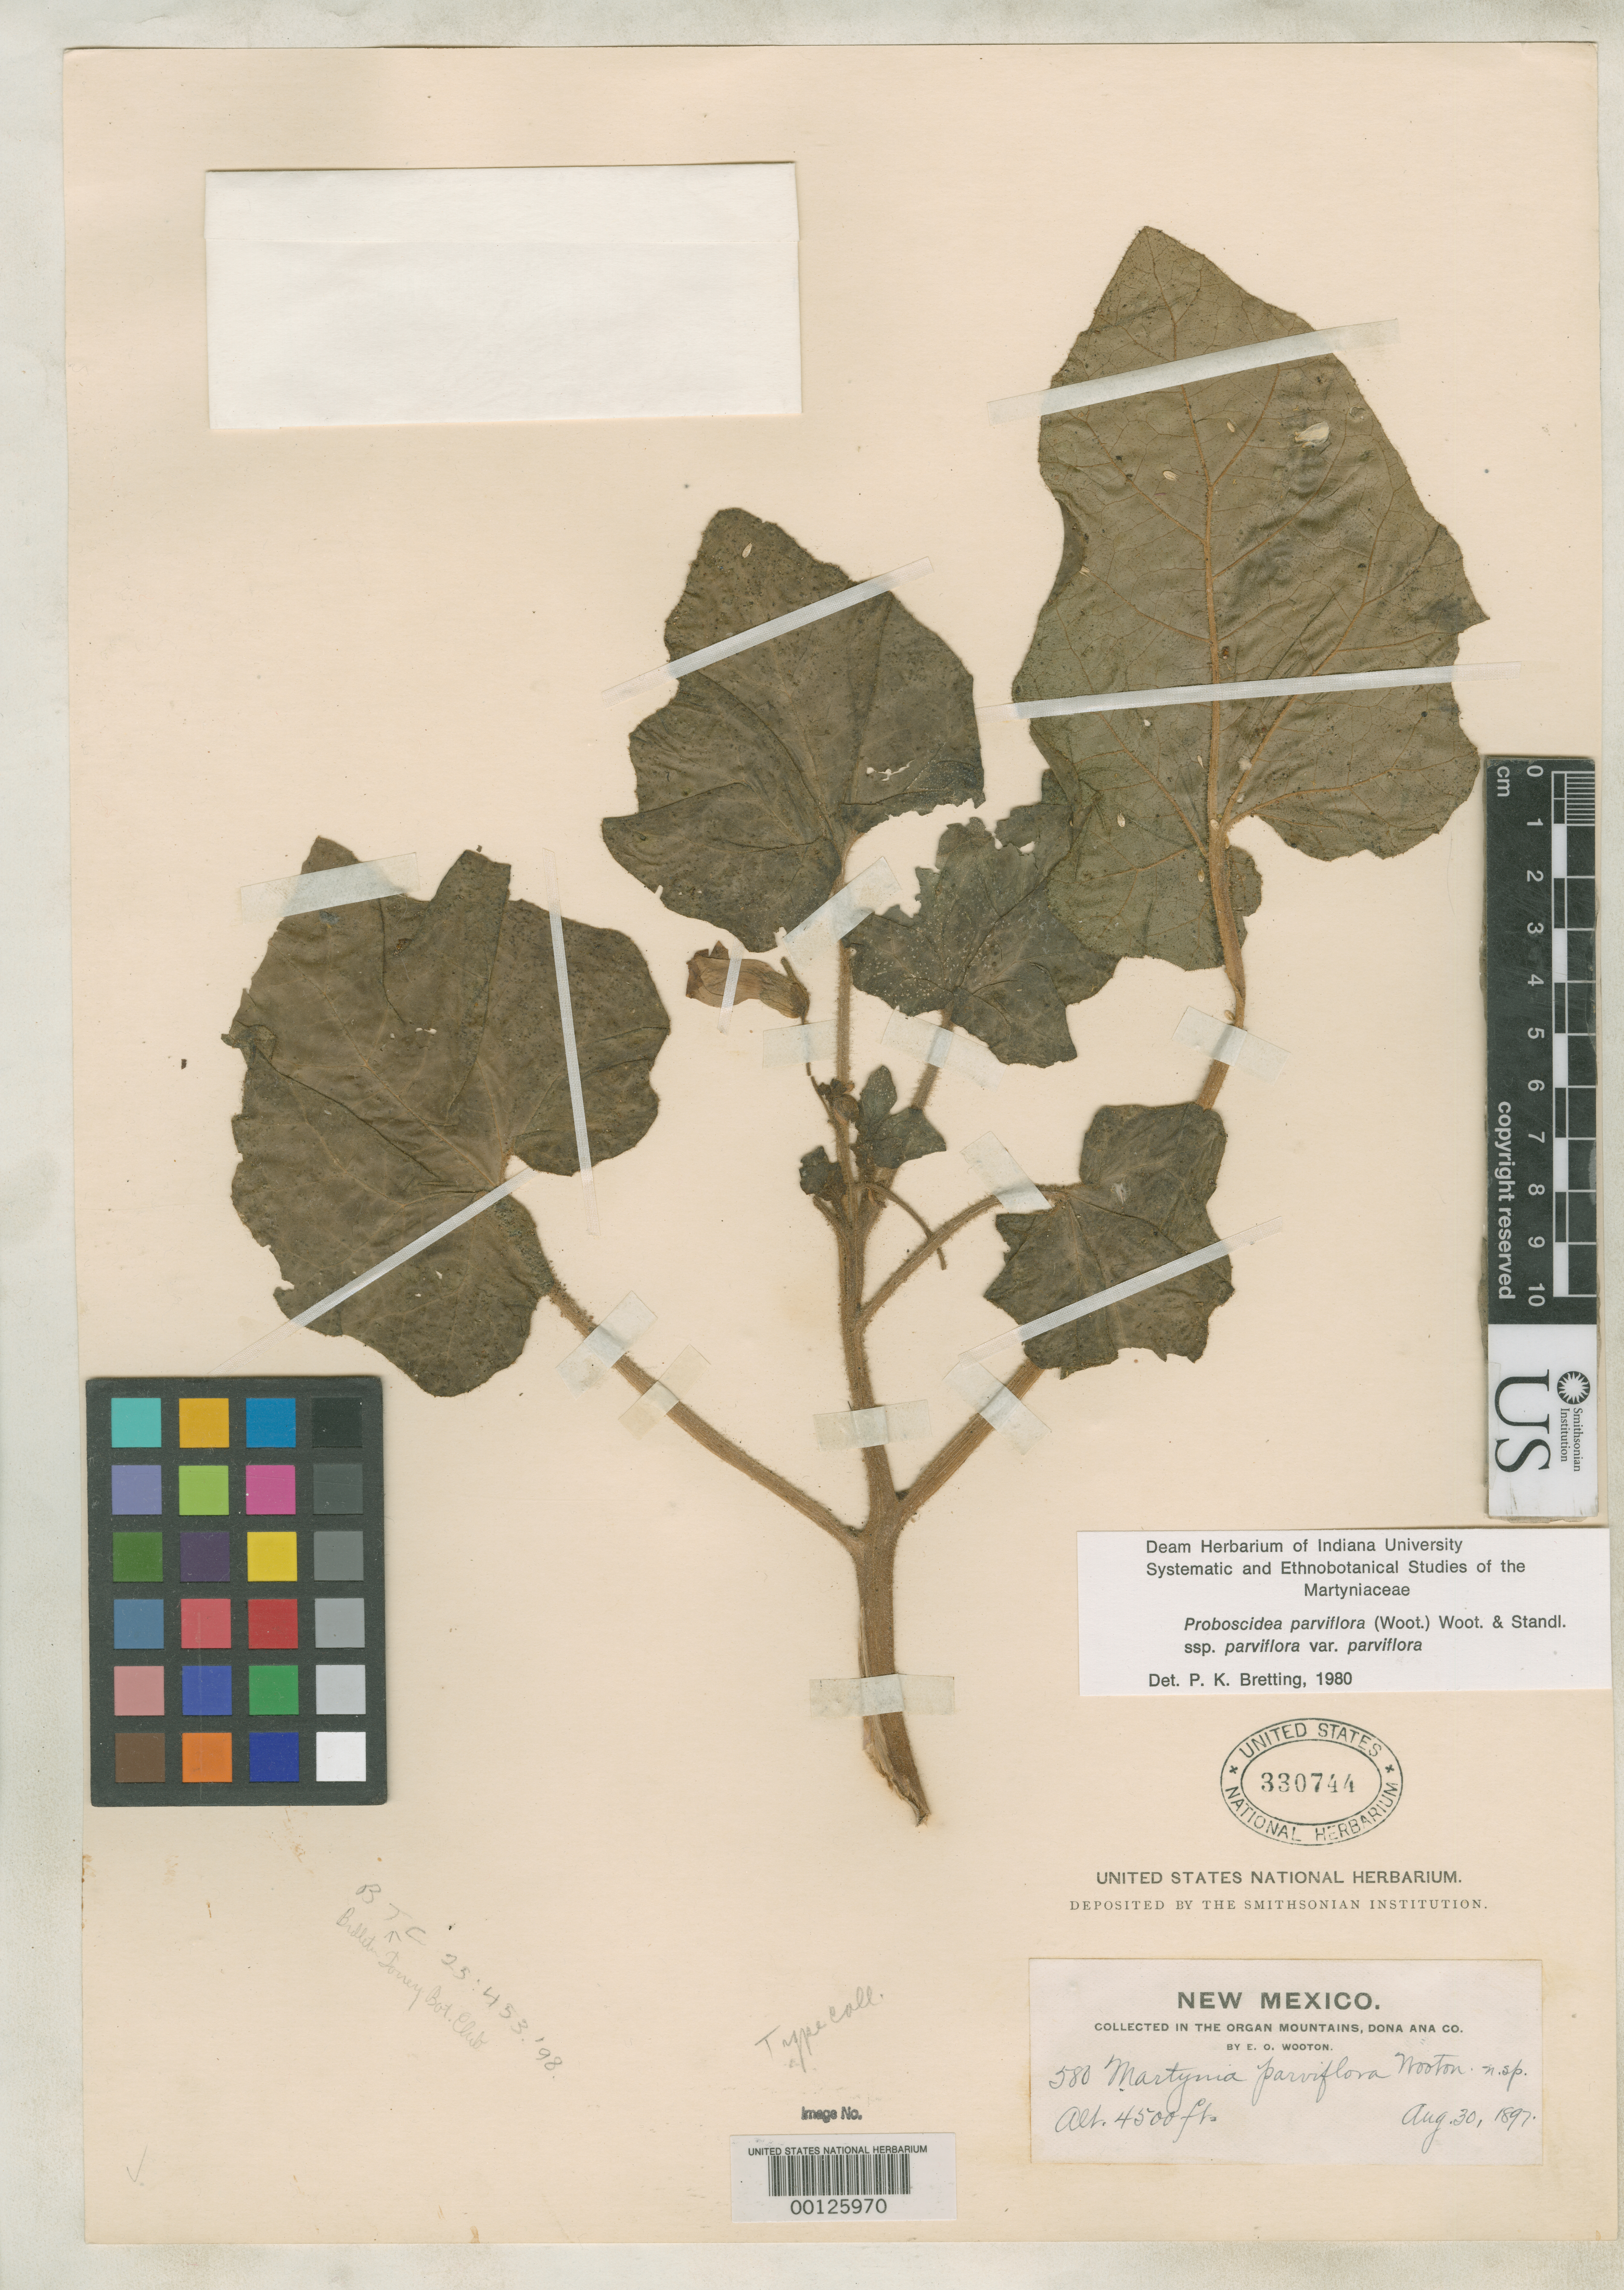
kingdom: Plantae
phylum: Tracheophyta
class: Magnoliopsida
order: Lamiales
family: Martyniaceae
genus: Martynia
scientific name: Martynia parviflora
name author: Wooton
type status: Type Collection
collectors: E. O. Wooton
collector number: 580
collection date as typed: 30 Aug 1897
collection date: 1897-08-30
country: United States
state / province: New Mexico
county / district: Dona Ana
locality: San Augustine ranch, base of Organ Mountains.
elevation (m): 1372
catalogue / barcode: US 330744